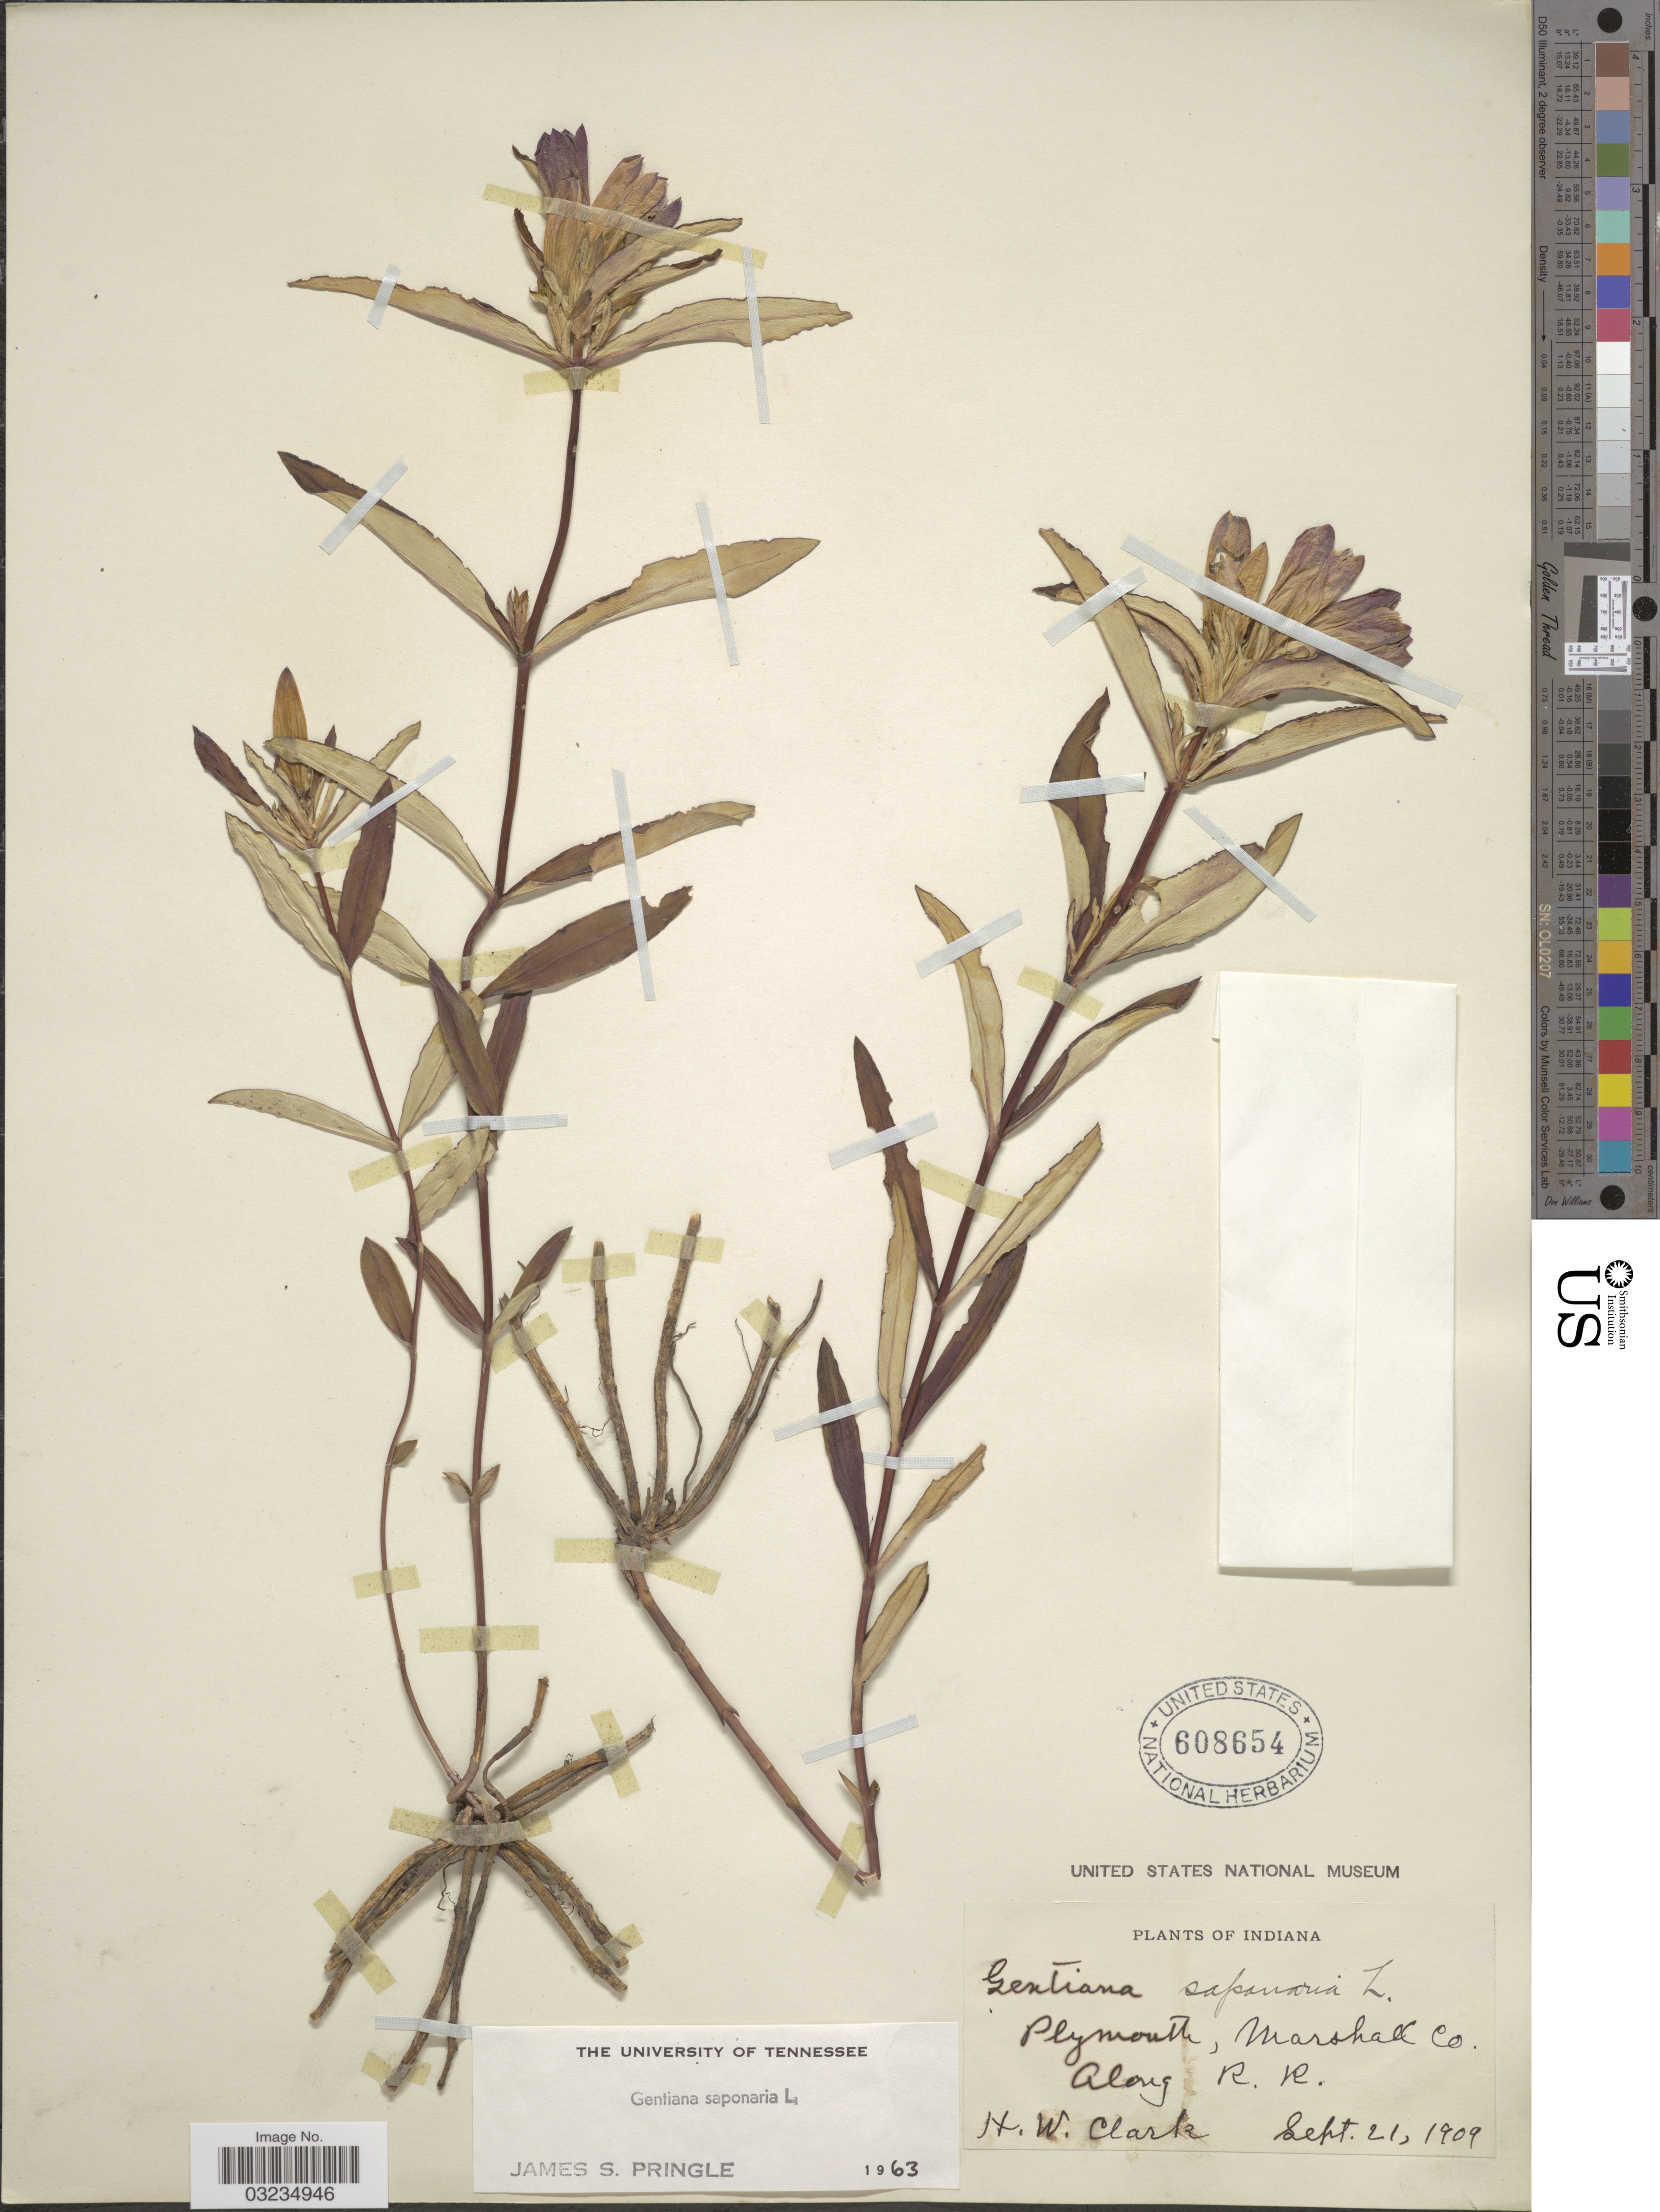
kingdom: Plantae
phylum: Tracheophyta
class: Magnoliopsida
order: Gentianales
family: Gentianaceae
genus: Gentiana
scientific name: Gentiana saponaria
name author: L.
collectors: H. W. Clark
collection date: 1909-09-21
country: United States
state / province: Indiana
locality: Plymouth, Marshall Co., along R.R.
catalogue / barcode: US 608654